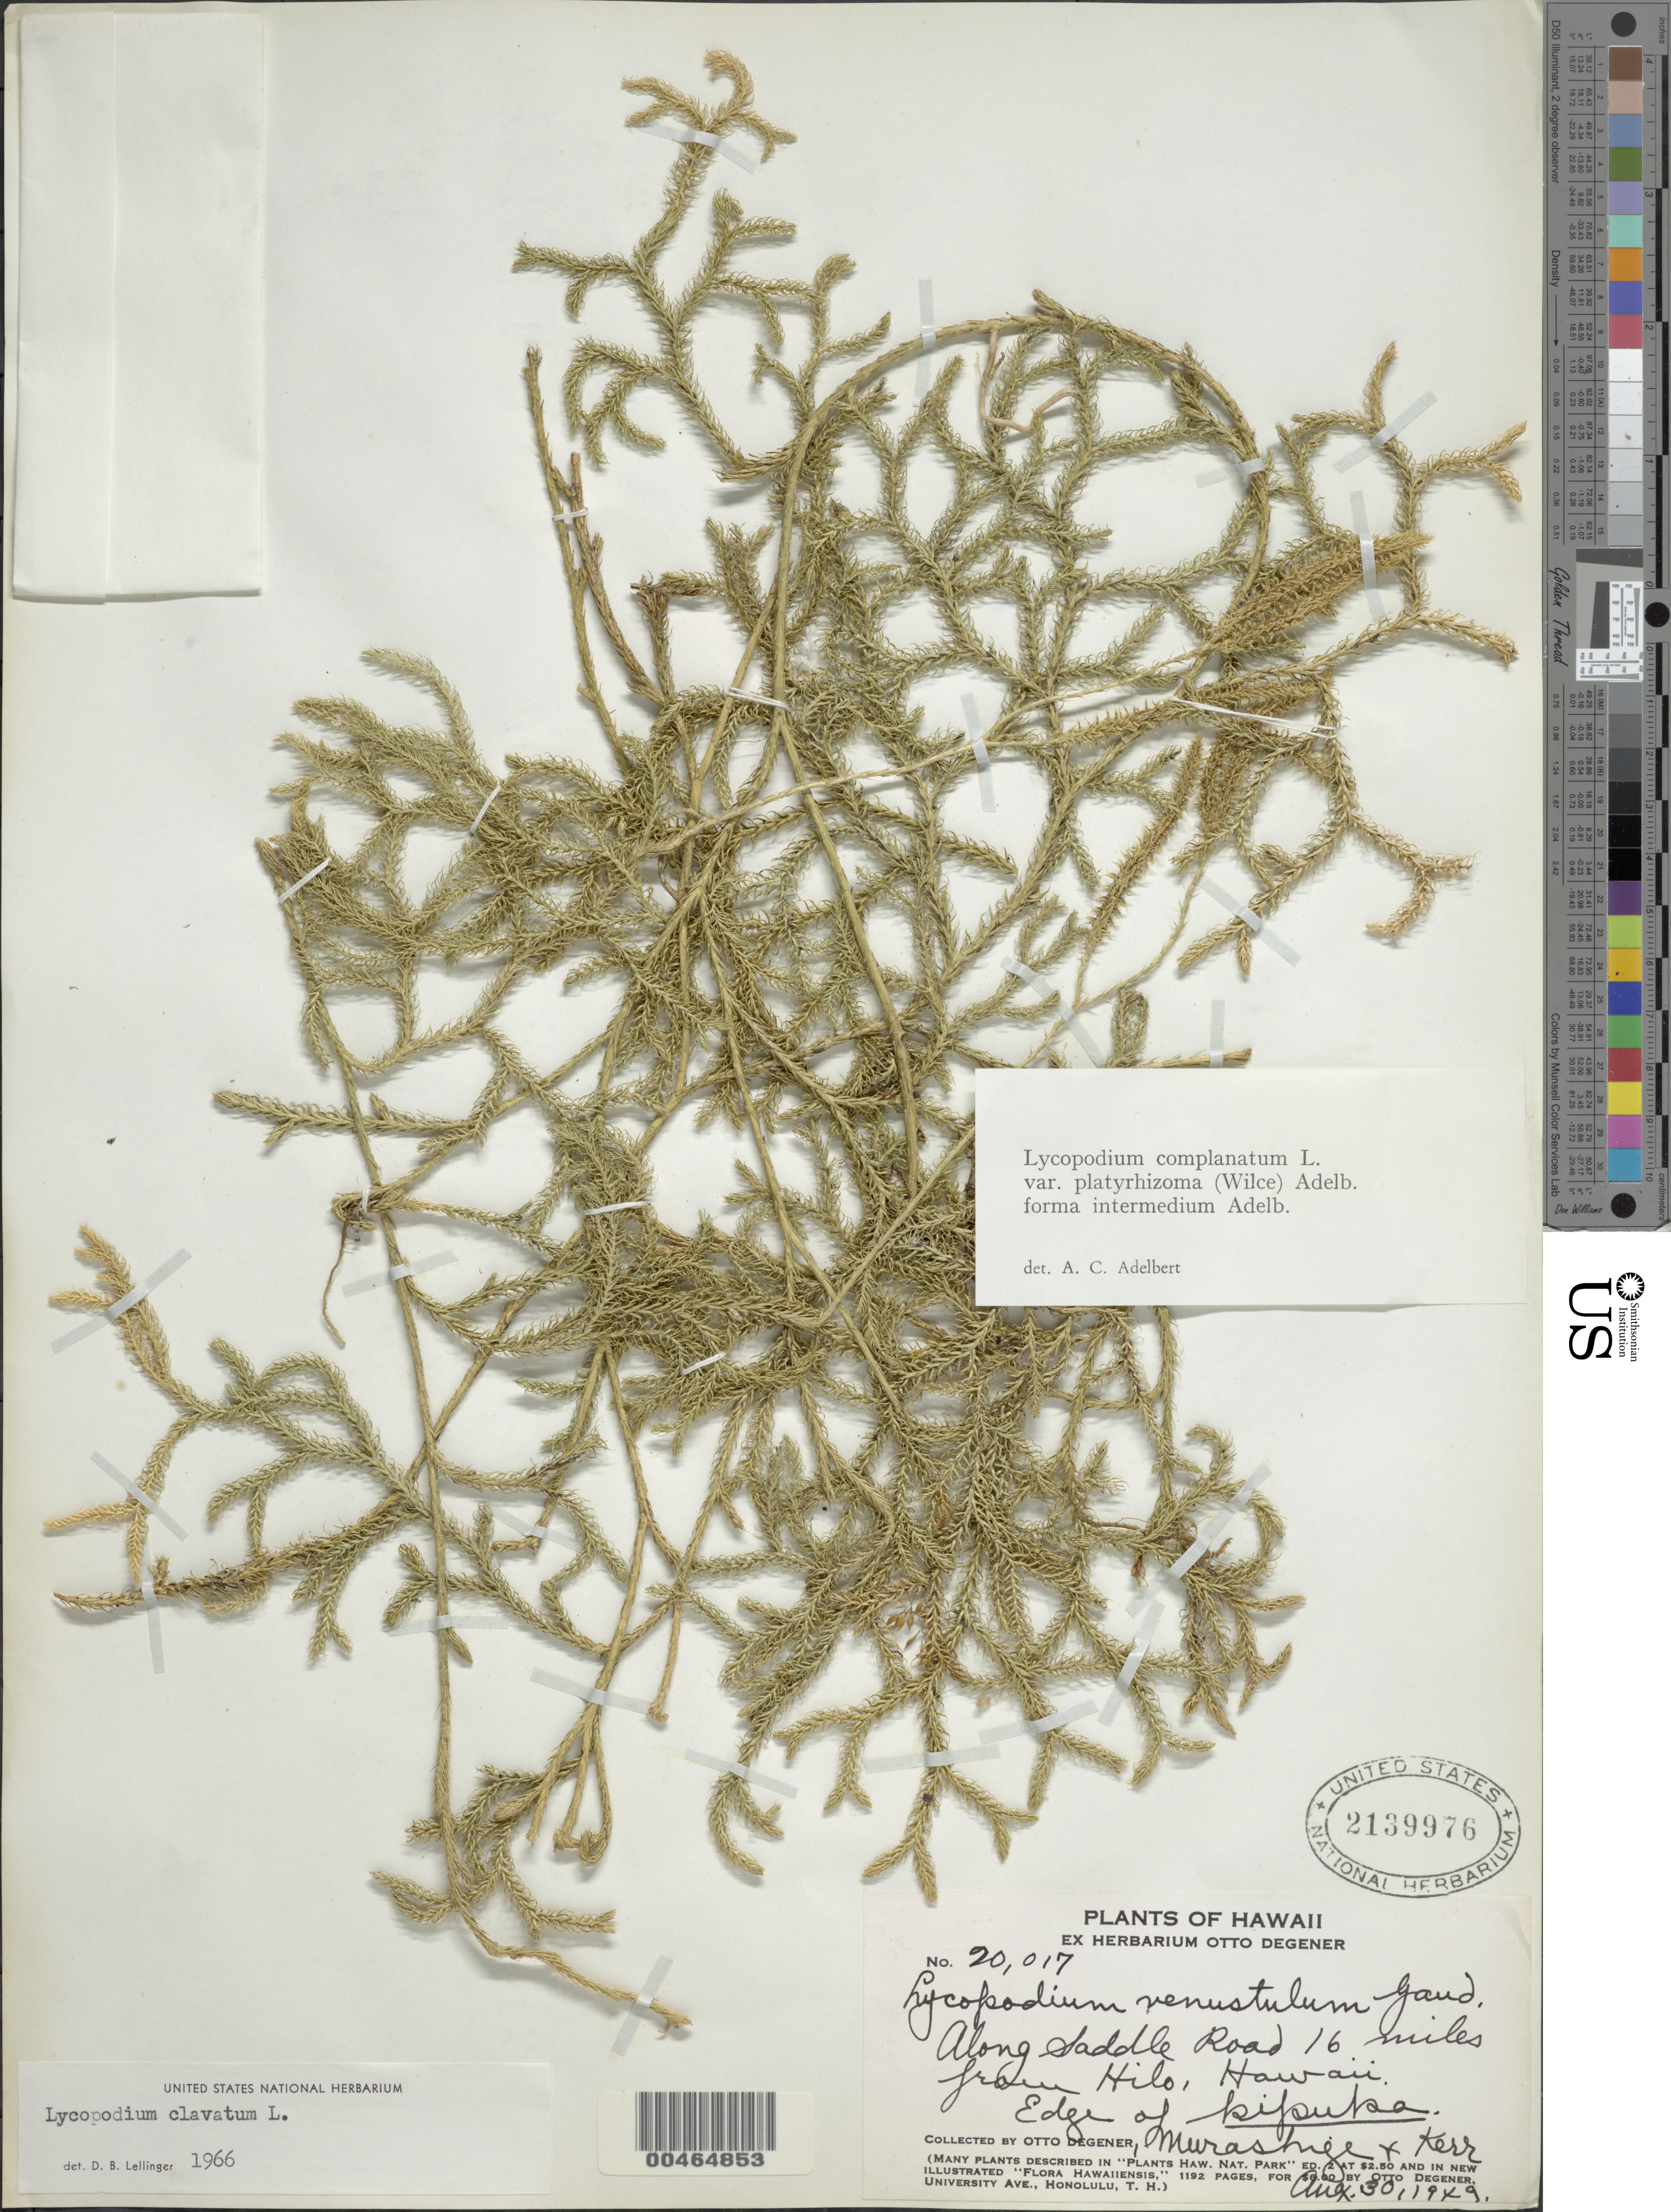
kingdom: Plantae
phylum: Tracheophyta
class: Lycopodiopsida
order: Lycopodiales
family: Lycopodiaceae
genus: Lycopodium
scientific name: Lycopodium clavatum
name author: L.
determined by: Lellinger, David B., (BOT), Smithsonian Institution - National Museum of Natural History (UNITED STATES)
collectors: O. Degener, Murashige & Kerr, --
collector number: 20017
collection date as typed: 30 Aug 1949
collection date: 1949-08-30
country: United States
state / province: Hawaii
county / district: Hawaii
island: Hawaii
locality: Along Saddle Road 16 miles from Hilo, edge of kipuka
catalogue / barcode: US 2139976